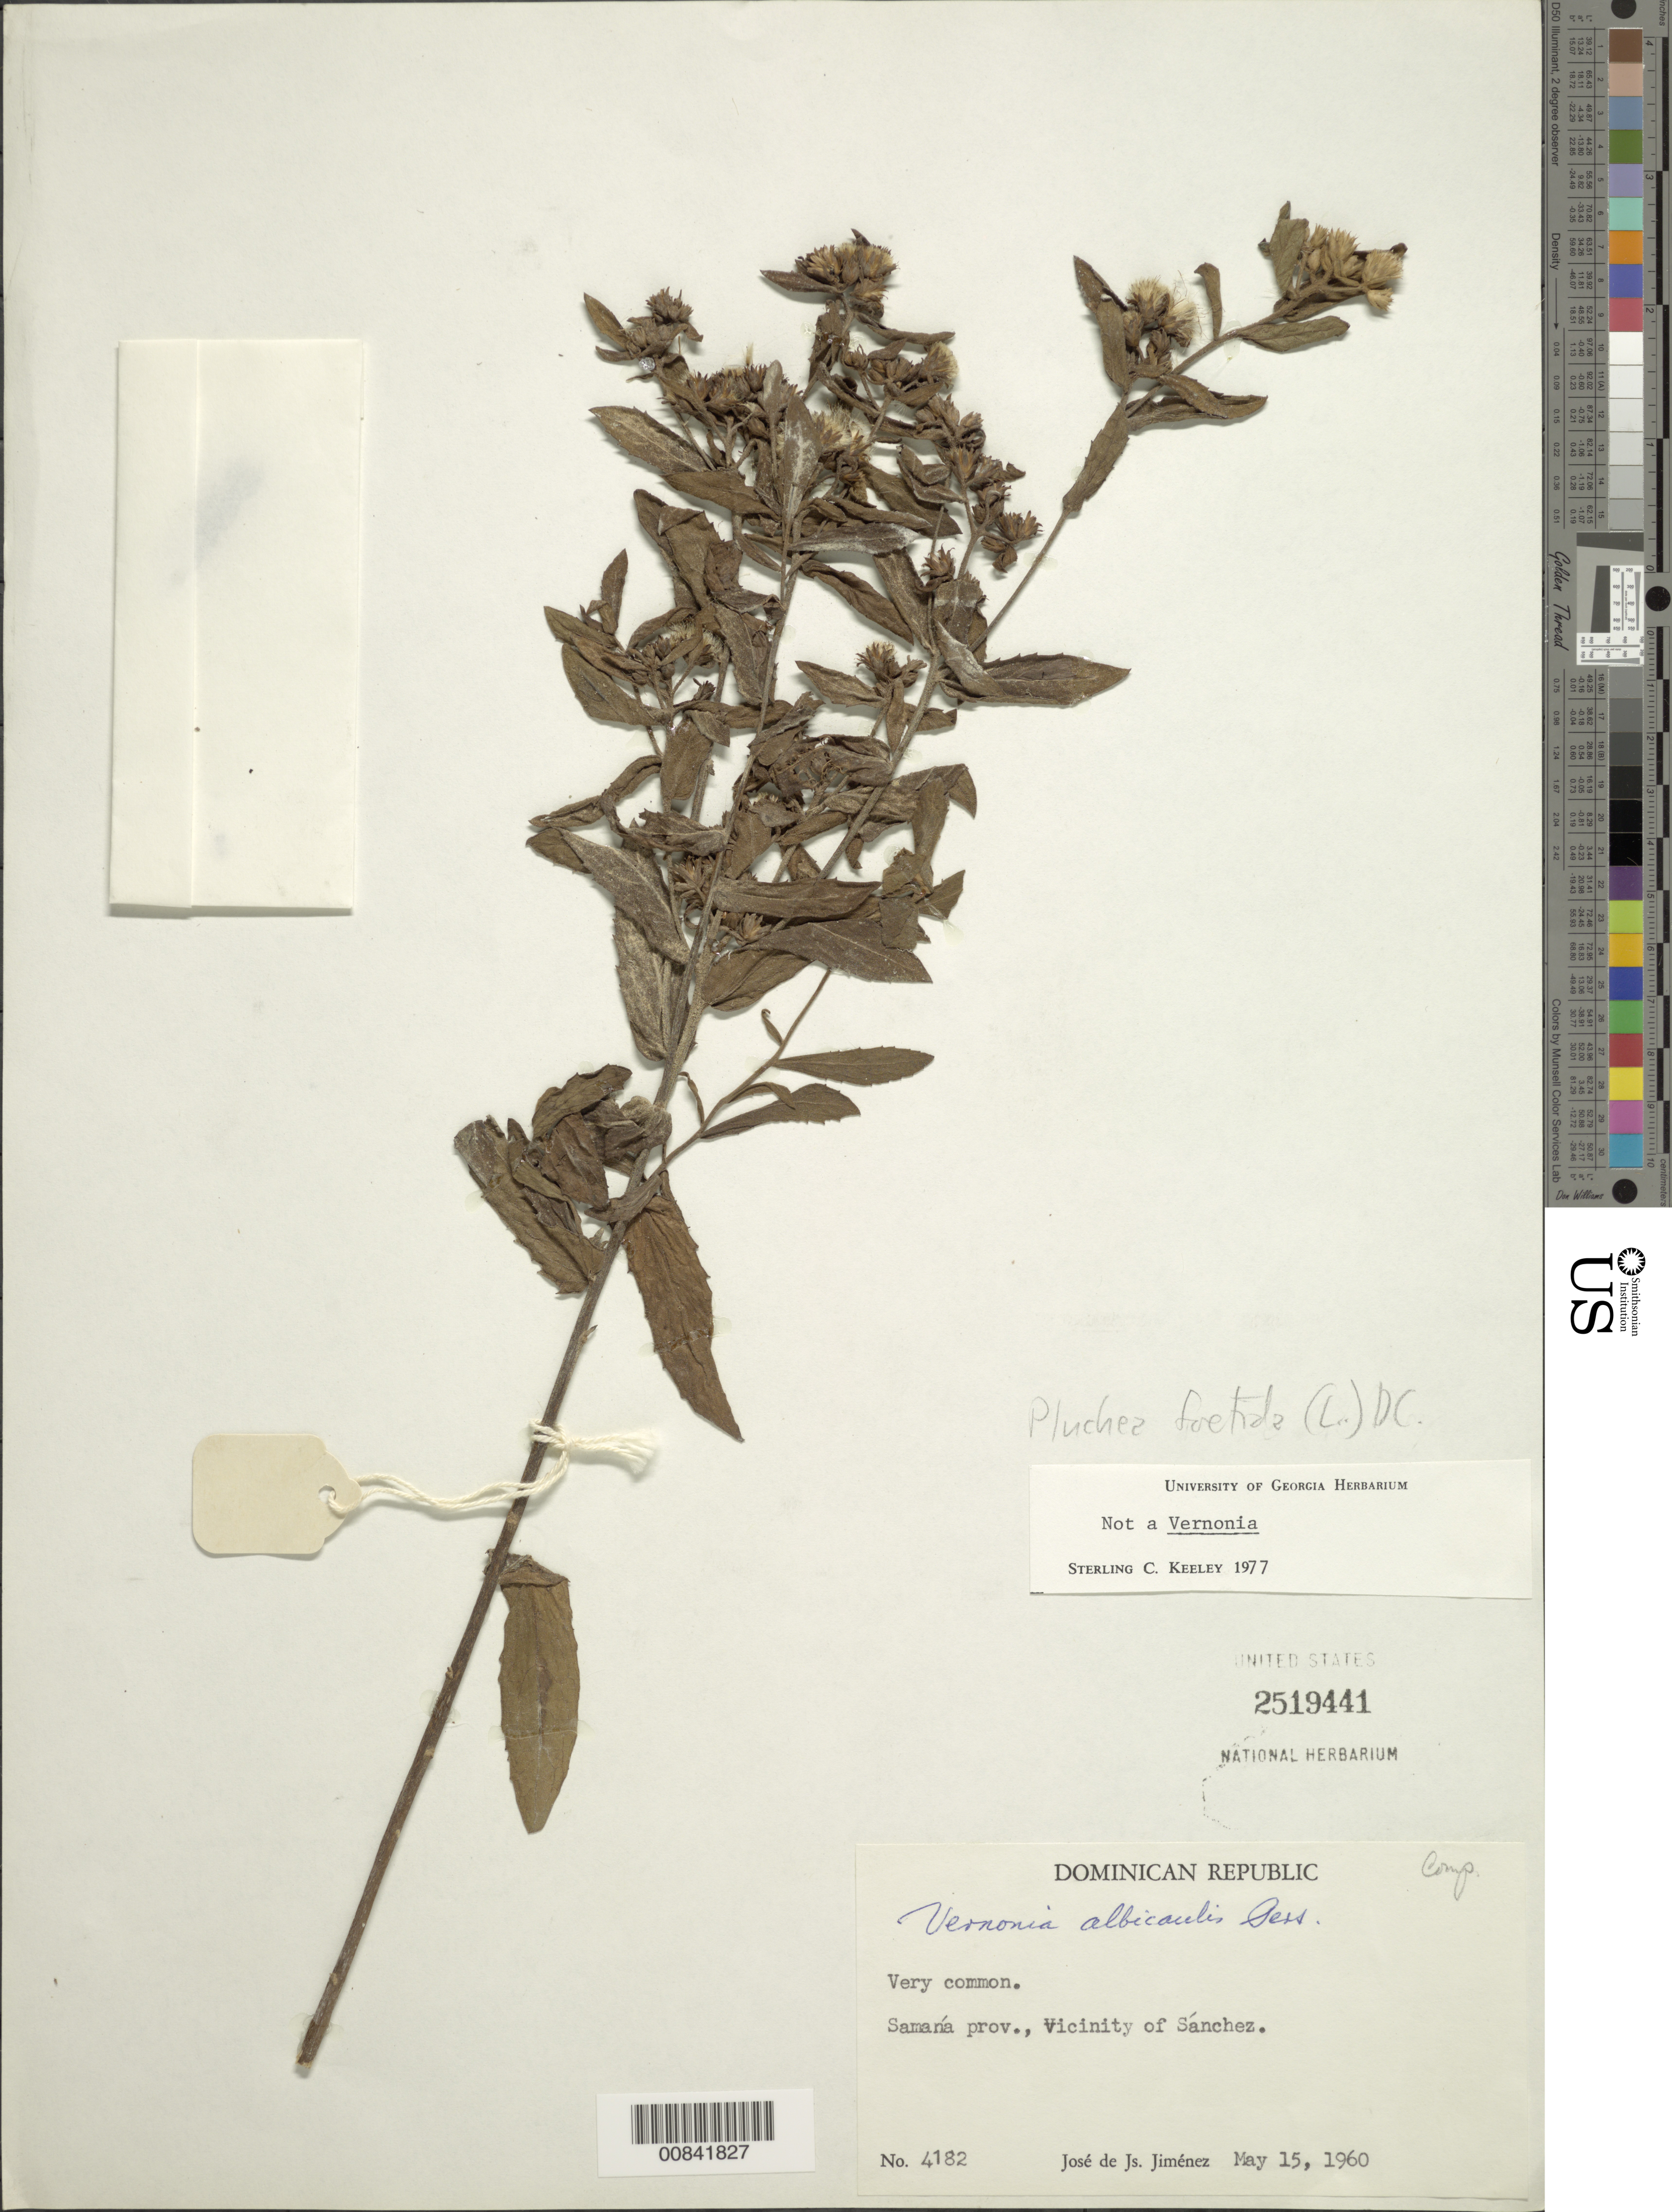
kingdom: Plantae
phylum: Tracheophyta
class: Magnoliopsida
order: Asterales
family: Asteraceae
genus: Pluchea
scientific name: Pluchea foetida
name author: (L.) DC.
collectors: J. J. Jiménez Almonte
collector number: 4182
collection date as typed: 15 May 1960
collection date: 1960-05-15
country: Dominican Republic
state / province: Samana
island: Hispaniola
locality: Vicinity of Sánchez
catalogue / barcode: US 2519441